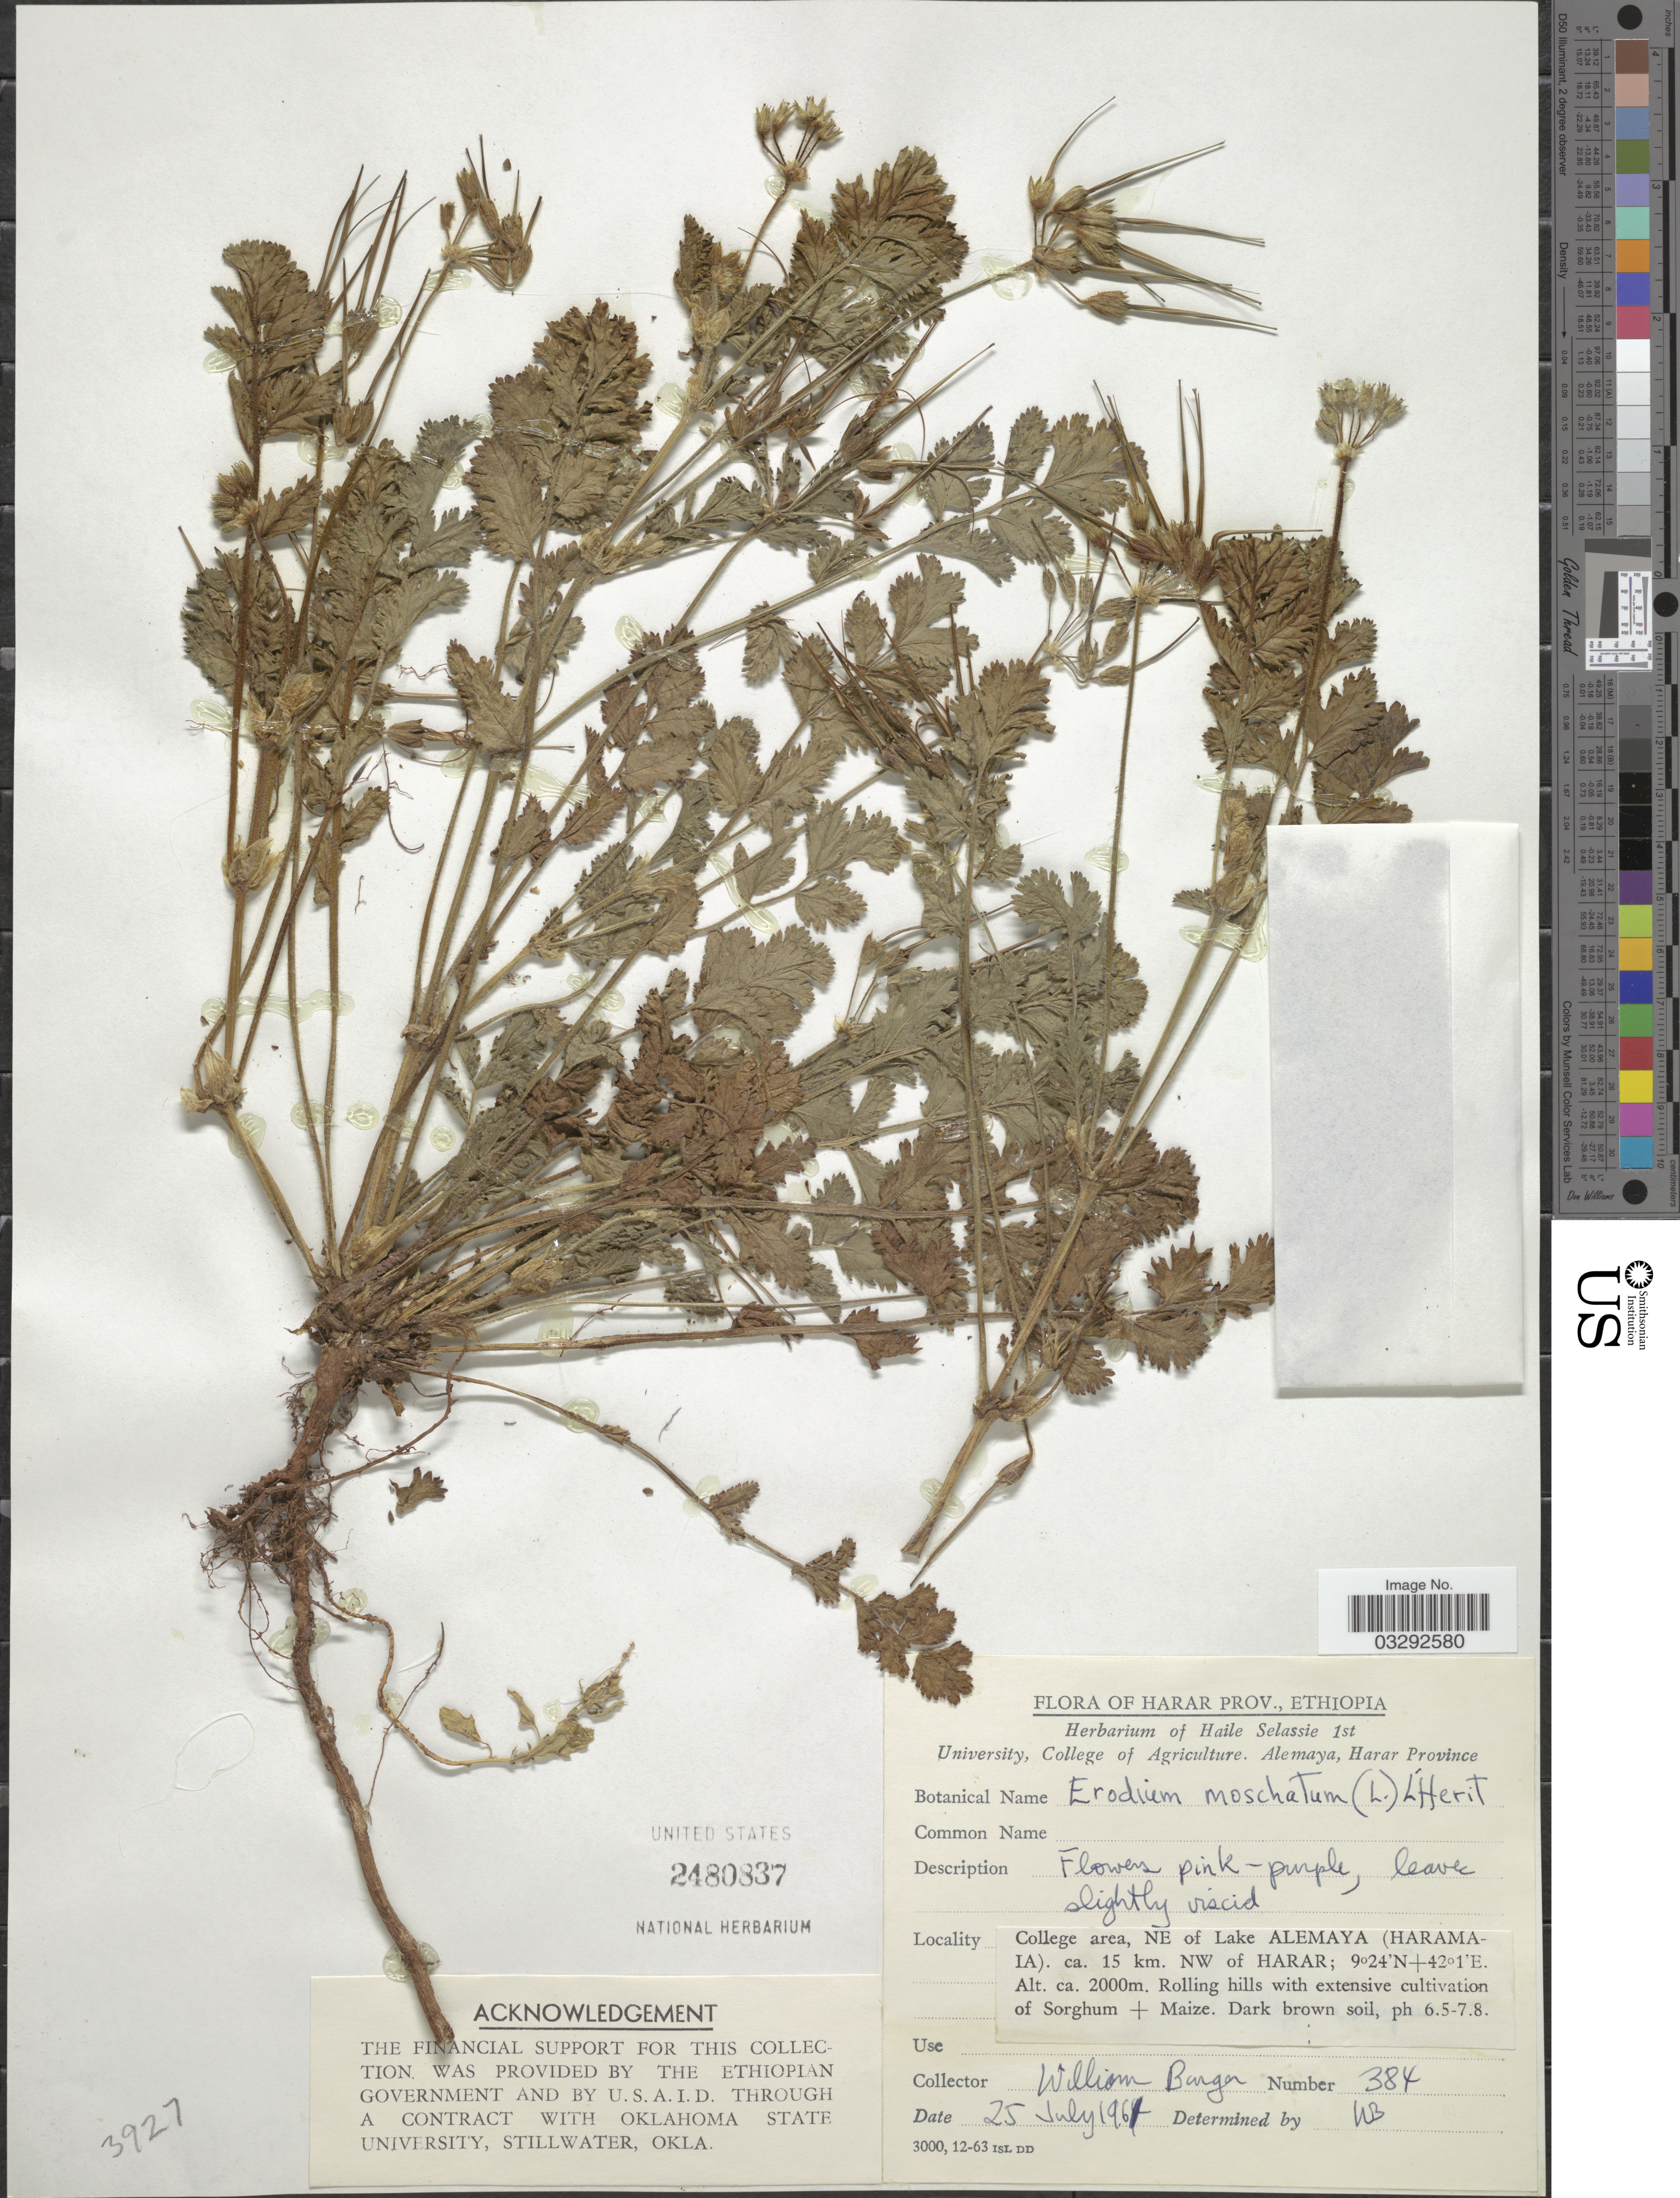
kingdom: Plantae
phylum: Tracheophyta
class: Magnoliopsida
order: Geraniales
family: Geraniaceae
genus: Erodium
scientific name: Erodium moschatum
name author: (L.) L'Hér. ex Aiton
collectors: W. Burger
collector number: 384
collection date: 1961-07-25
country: Ethiopia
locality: Harar Prov. College area, NE of Lake Alemaya (Haramaia), ca. 15 km. NW of Harar.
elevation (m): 2000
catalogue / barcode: US 2480837